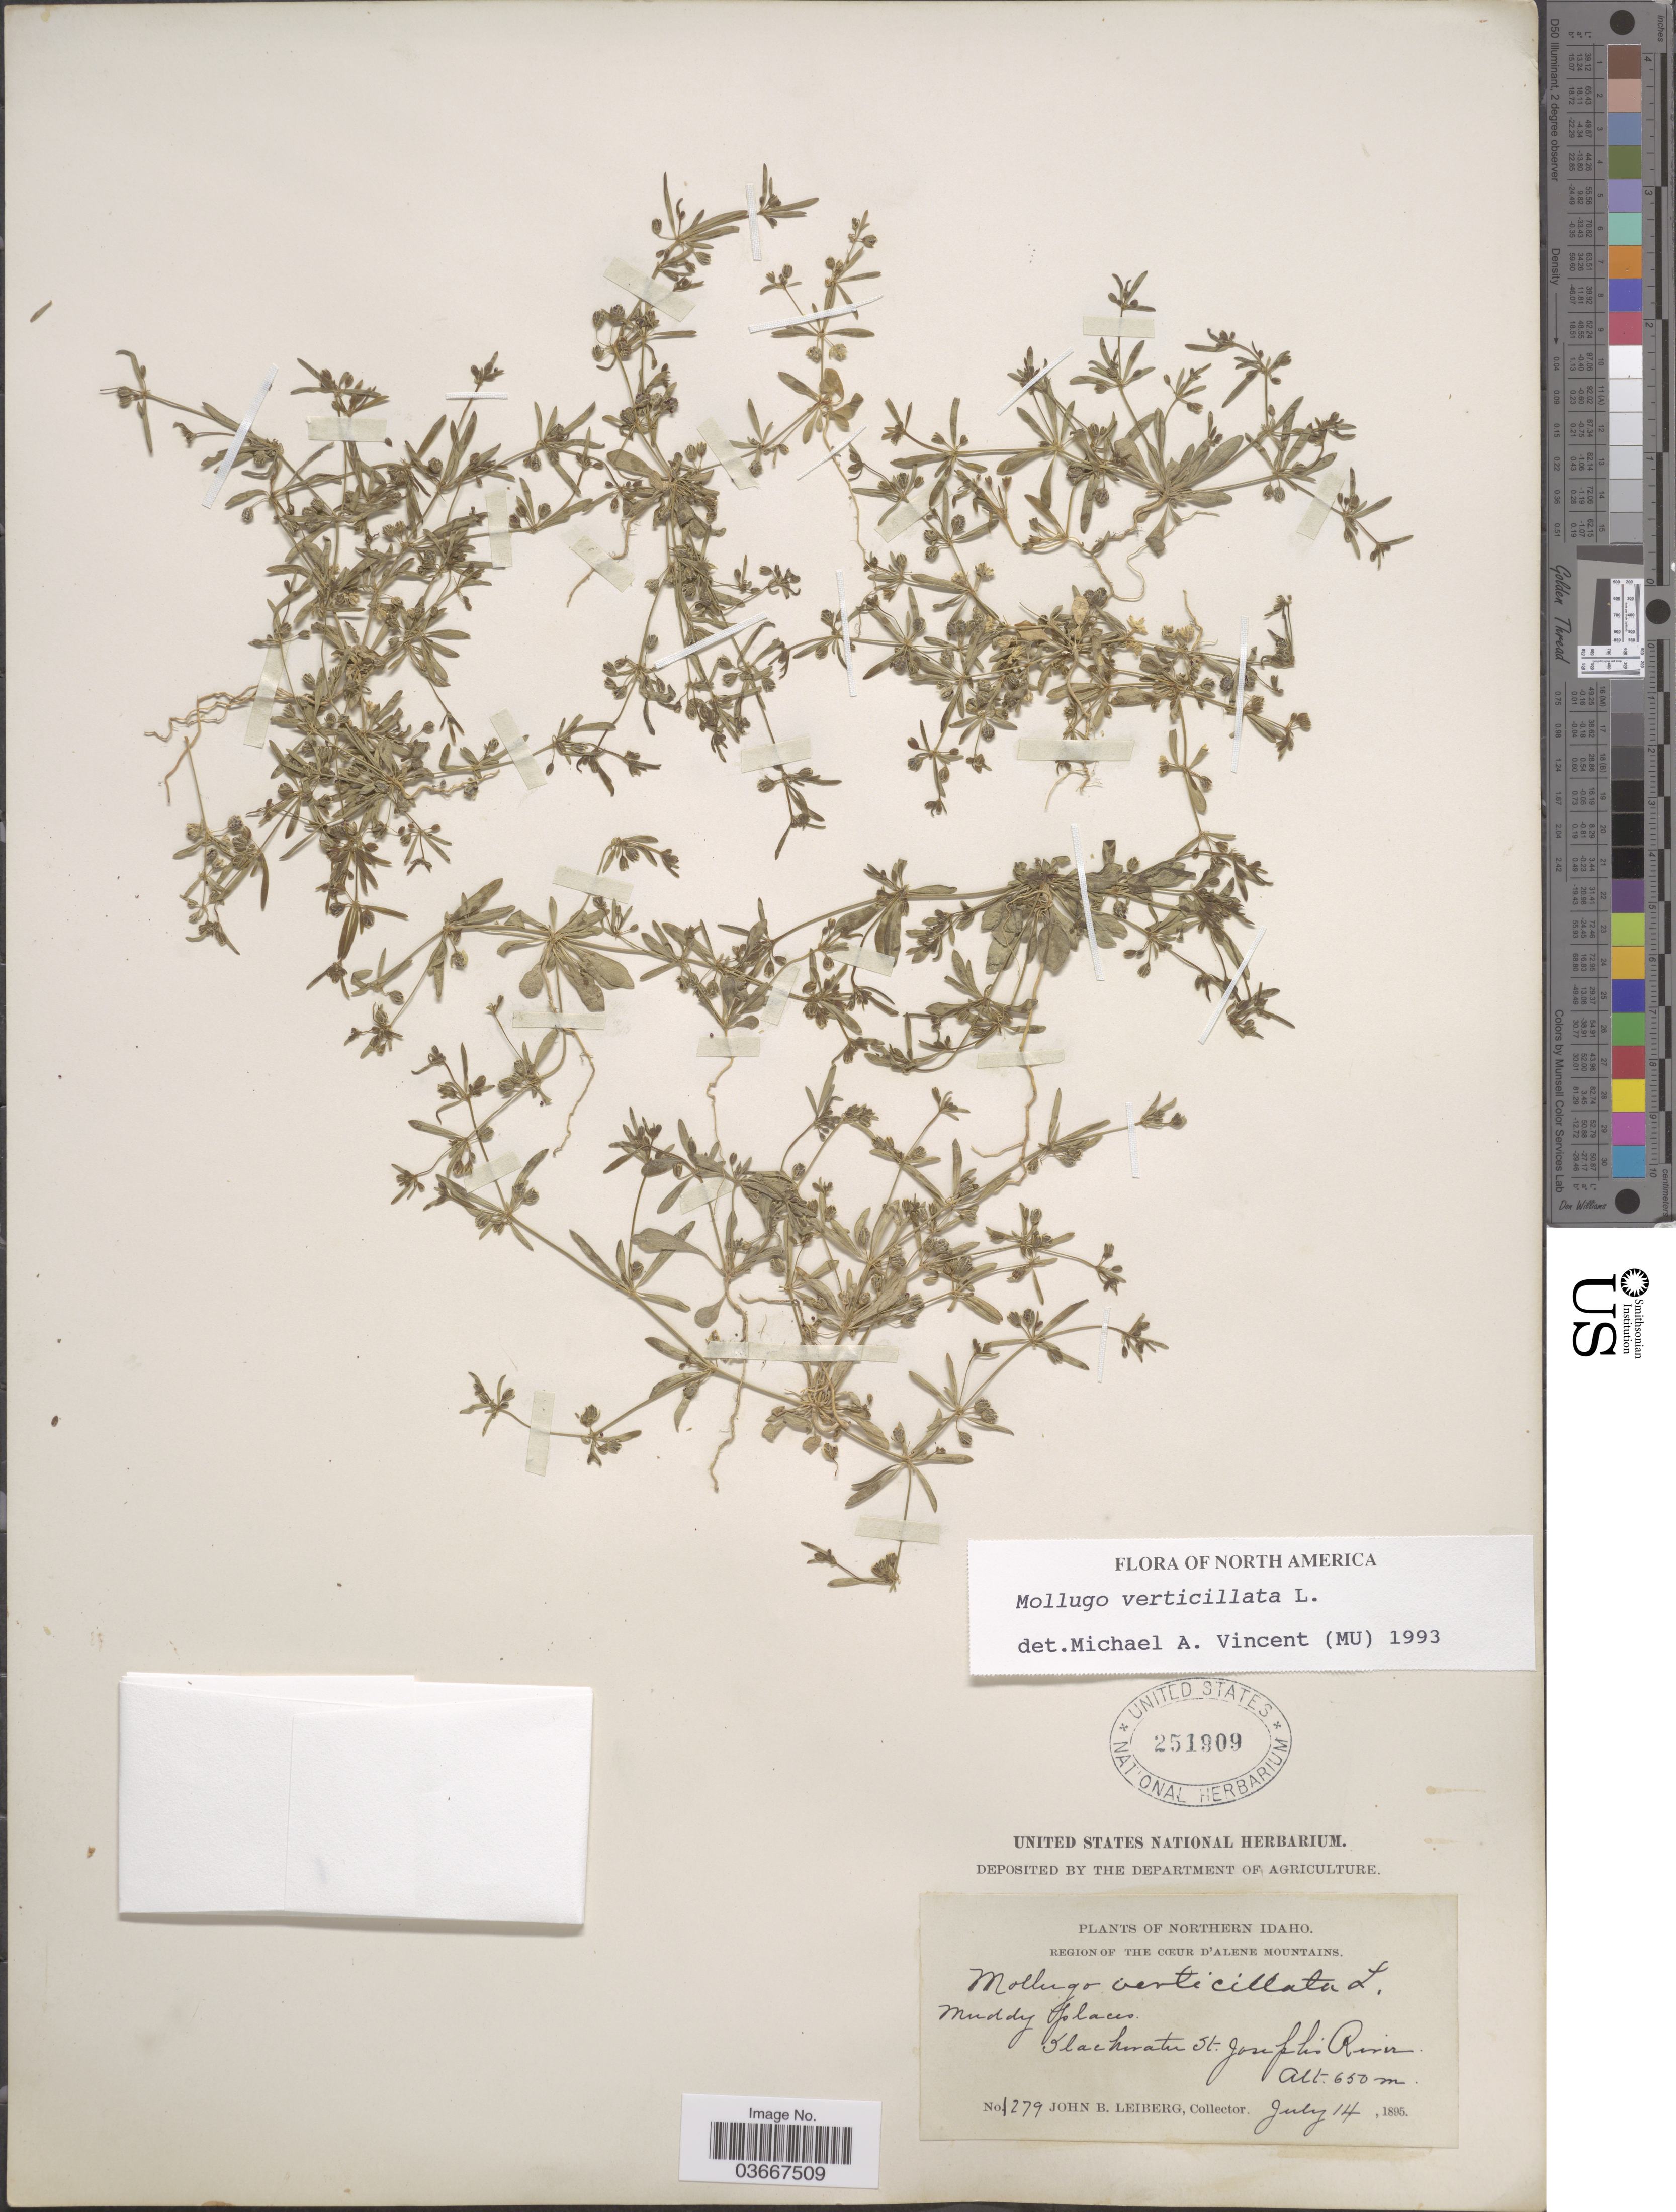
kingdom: Plantae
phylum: Tracheophyta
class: Magnoliopsida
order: Caryophyllales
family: Molluginaceae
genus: Mollugo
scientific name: Mollugo verticillata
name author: L.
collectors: J. B. Leiberg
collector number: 1279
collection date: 1895-07-14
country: United States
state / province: Idaho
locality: Northern Idaho. Region of The Coeur d'Alene Mountains. Blackwater St. Joseph's River.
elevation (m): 650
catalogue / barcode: US 251909